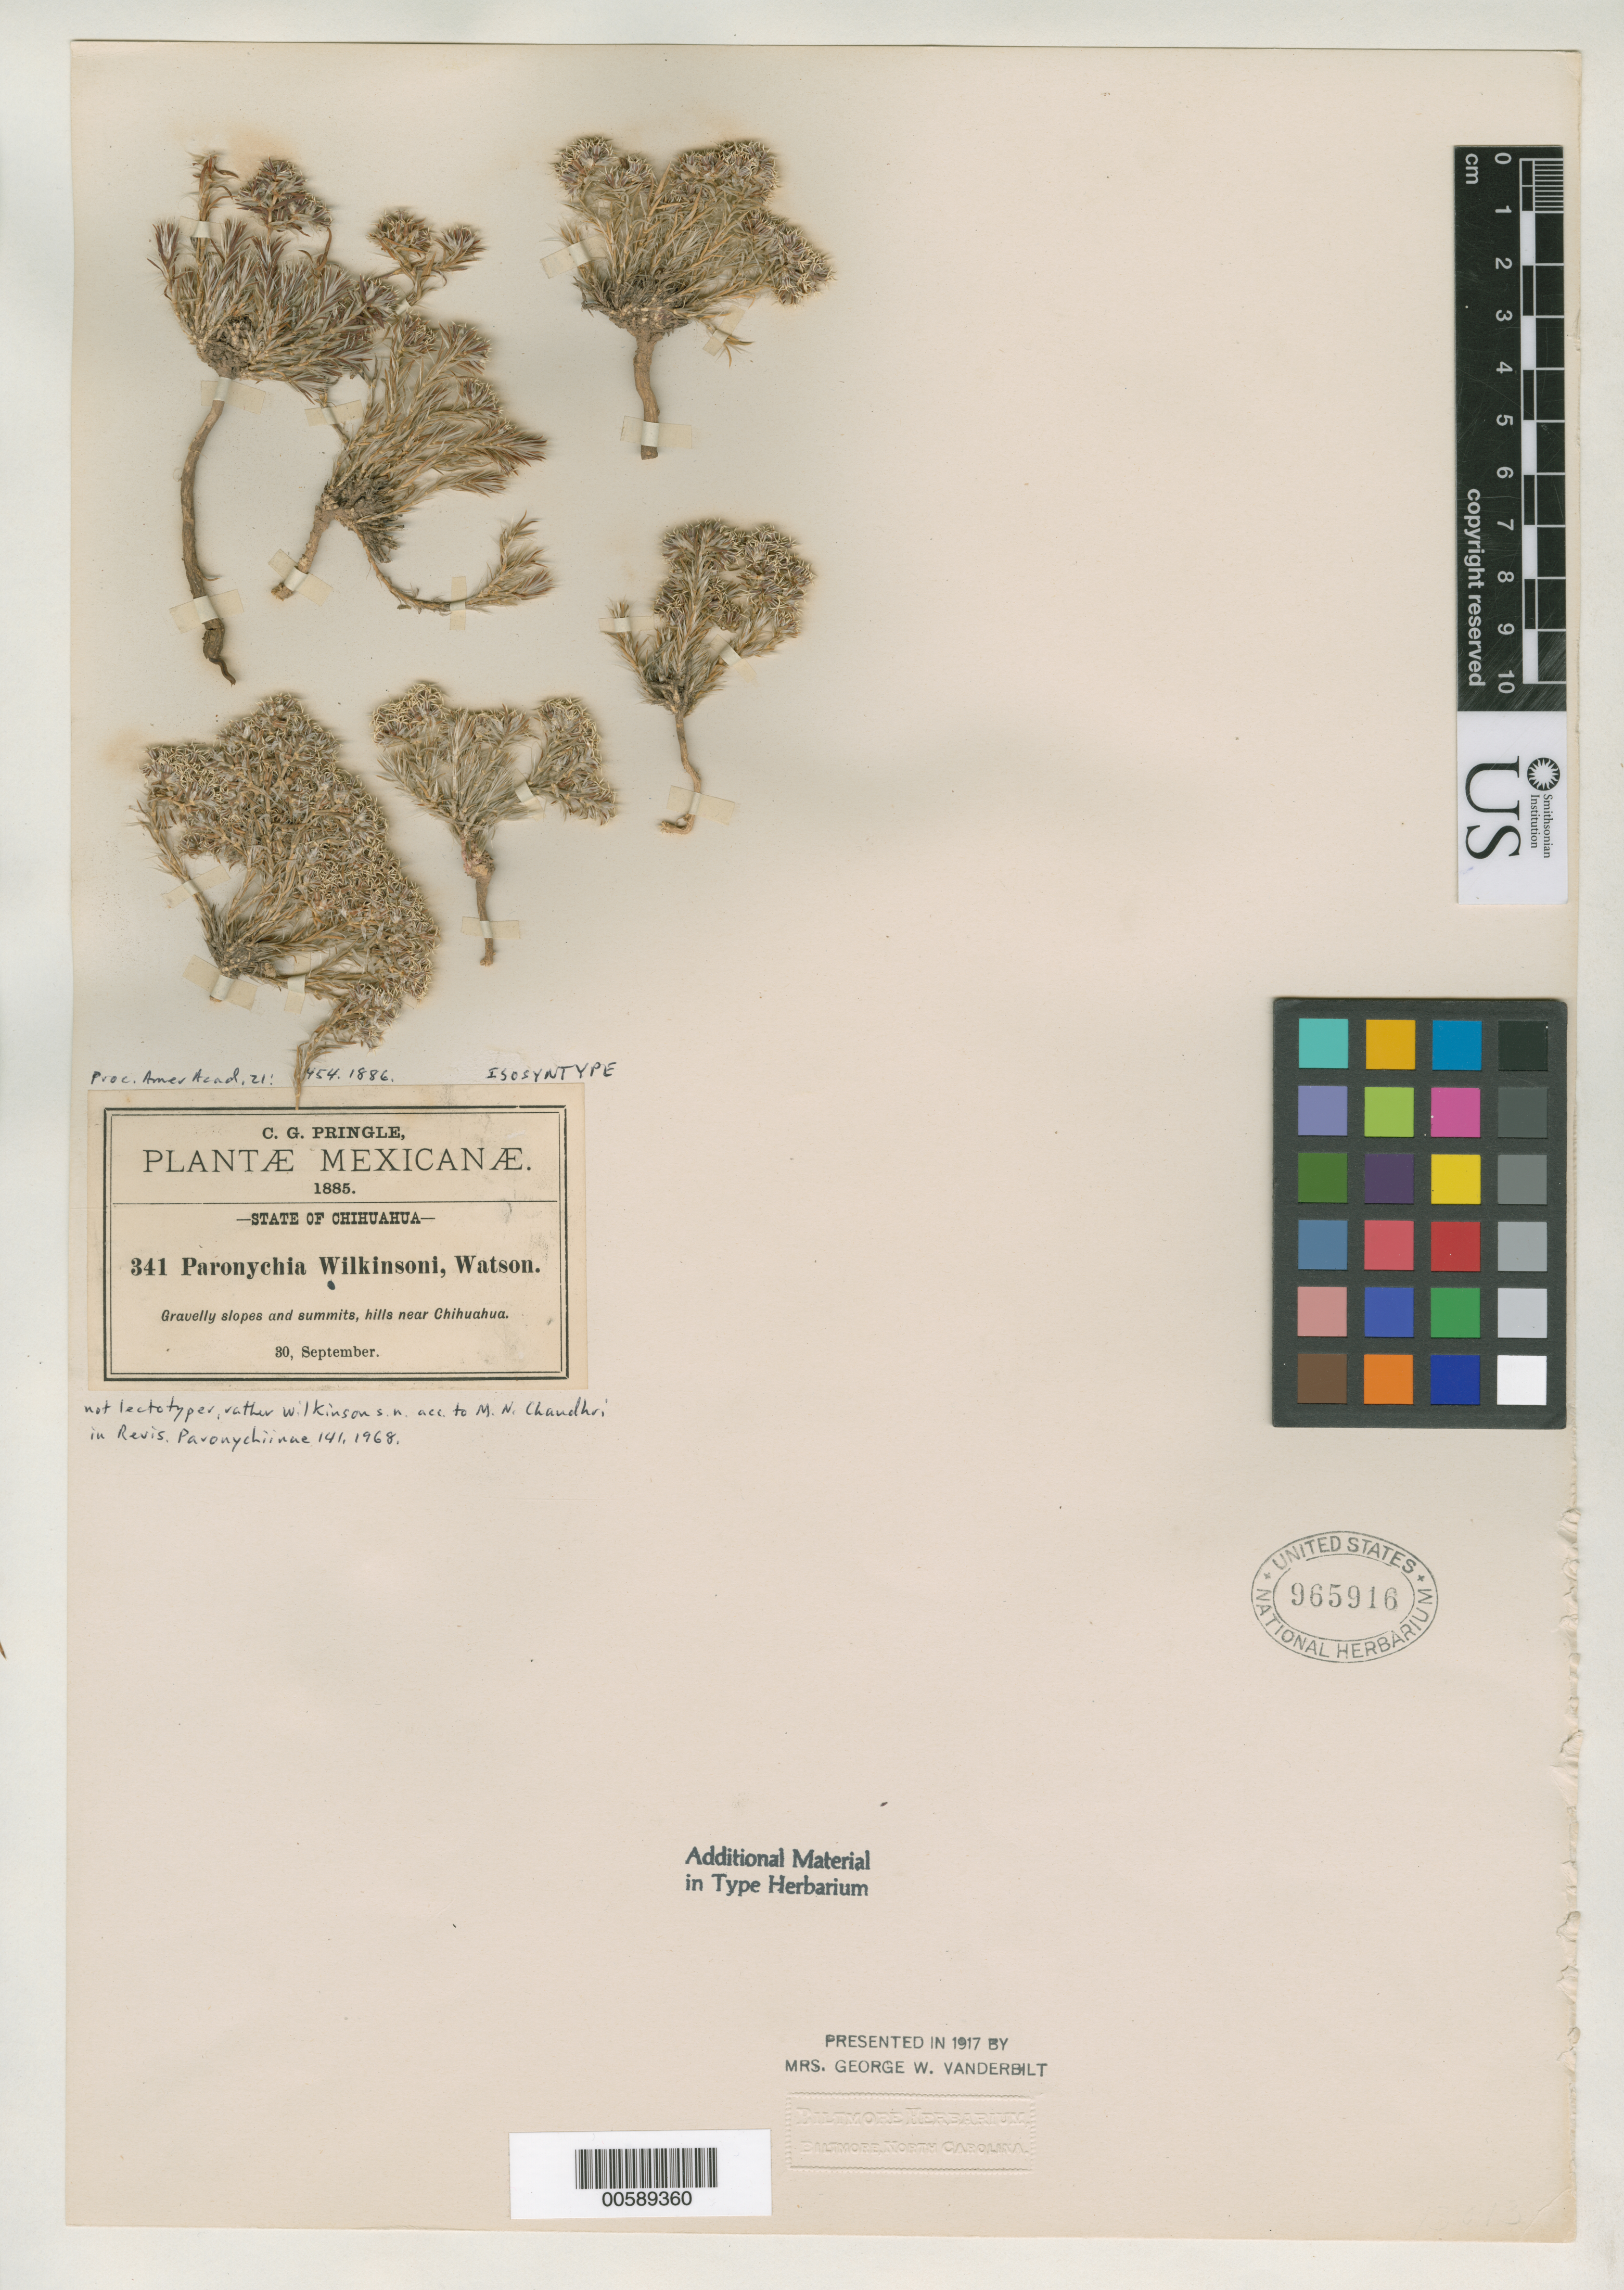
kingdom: Plantae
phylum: Tracheophyta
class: Magnoliopsida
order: Caryophyllales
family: Caryophyllaceae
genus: Paronychia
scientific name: Paronychia wilkinsonii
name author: S. Watson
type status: Isosyntype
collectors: C. G. Pringle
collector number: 341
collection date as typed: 30 Sep 1885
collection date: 1885-09-30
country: Mexico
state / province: Chihuahua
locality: Gravelly slopes and summits, rocky hills near Chihuahua.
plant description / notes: Lectotype collection is Wilkinson s.n. as [effectively] designated by M.N. Chaudhri, Rev. Paronychiinae 141 (1968).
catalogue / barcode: US 965916